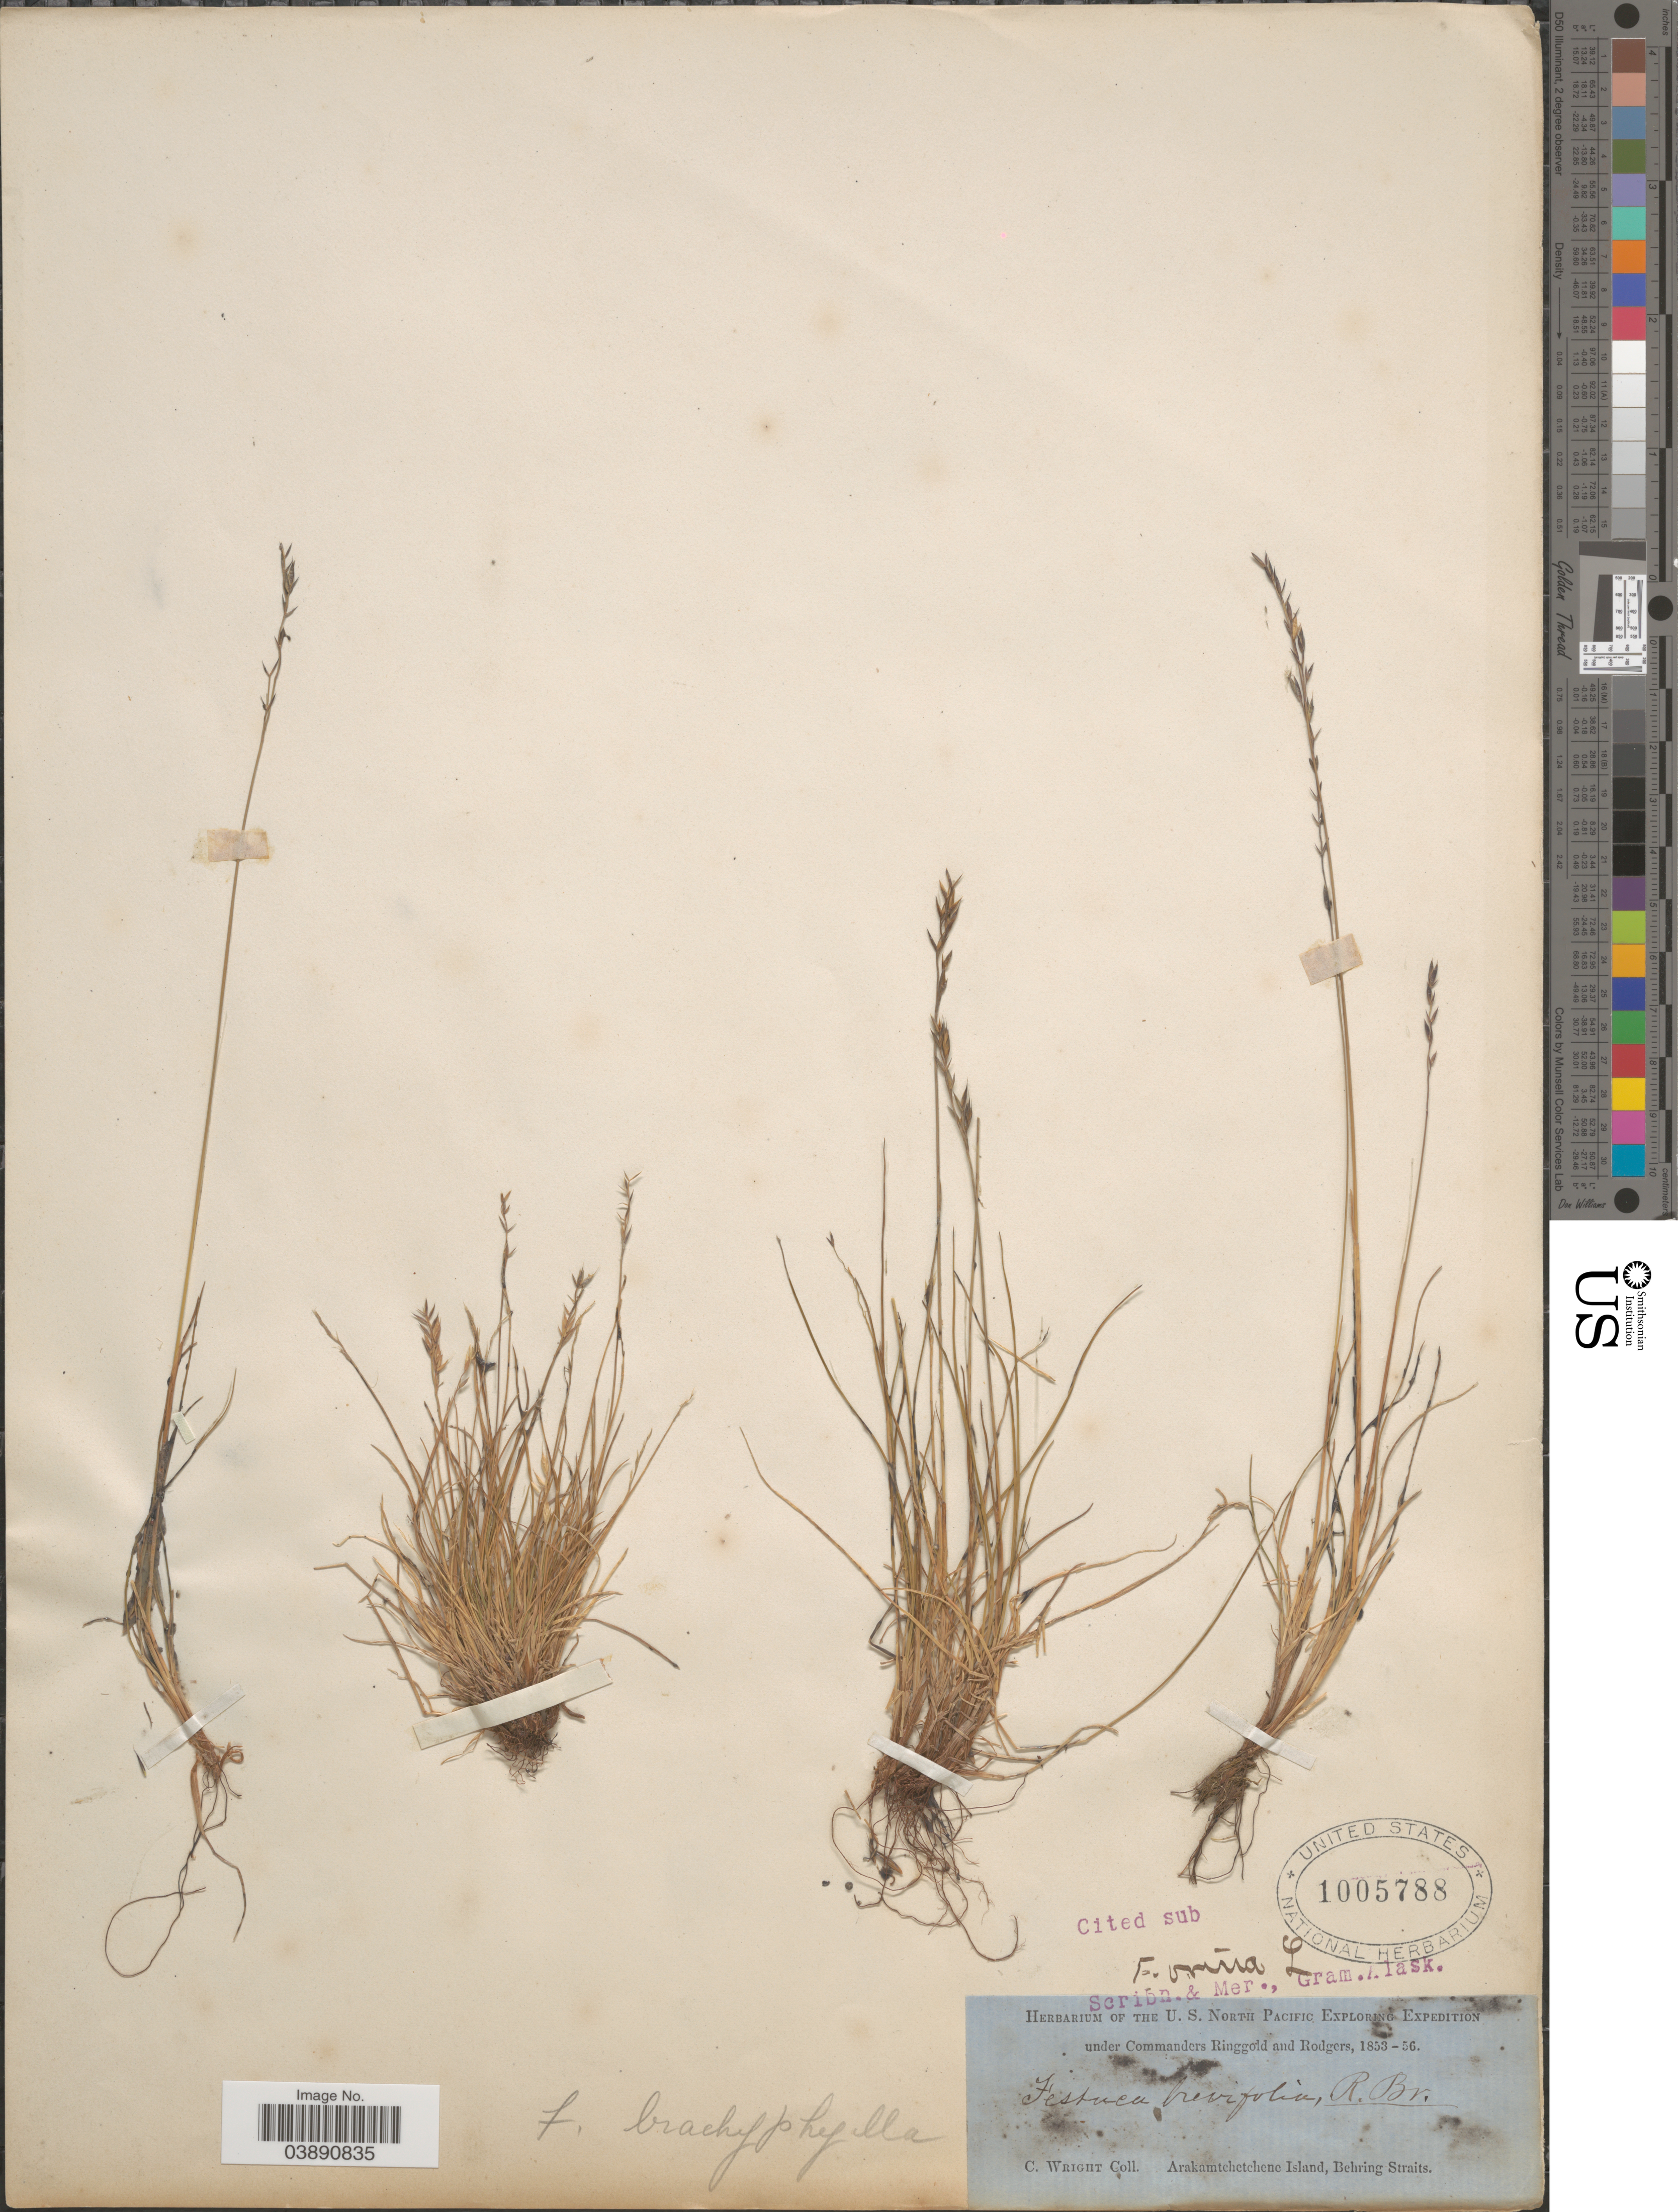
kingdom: Plantae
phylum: Tracheophyta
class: Liliopsida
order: Poales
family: Poaceae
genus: Festuca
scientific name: Festuca brachyphylla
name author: Schult. & Schult. f.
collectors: C. Wright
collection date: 1853/1856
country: Russian Federation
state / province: Kamchatka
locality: Arakamtchetchene Island, Behring Straits.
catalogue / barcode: US 1005788